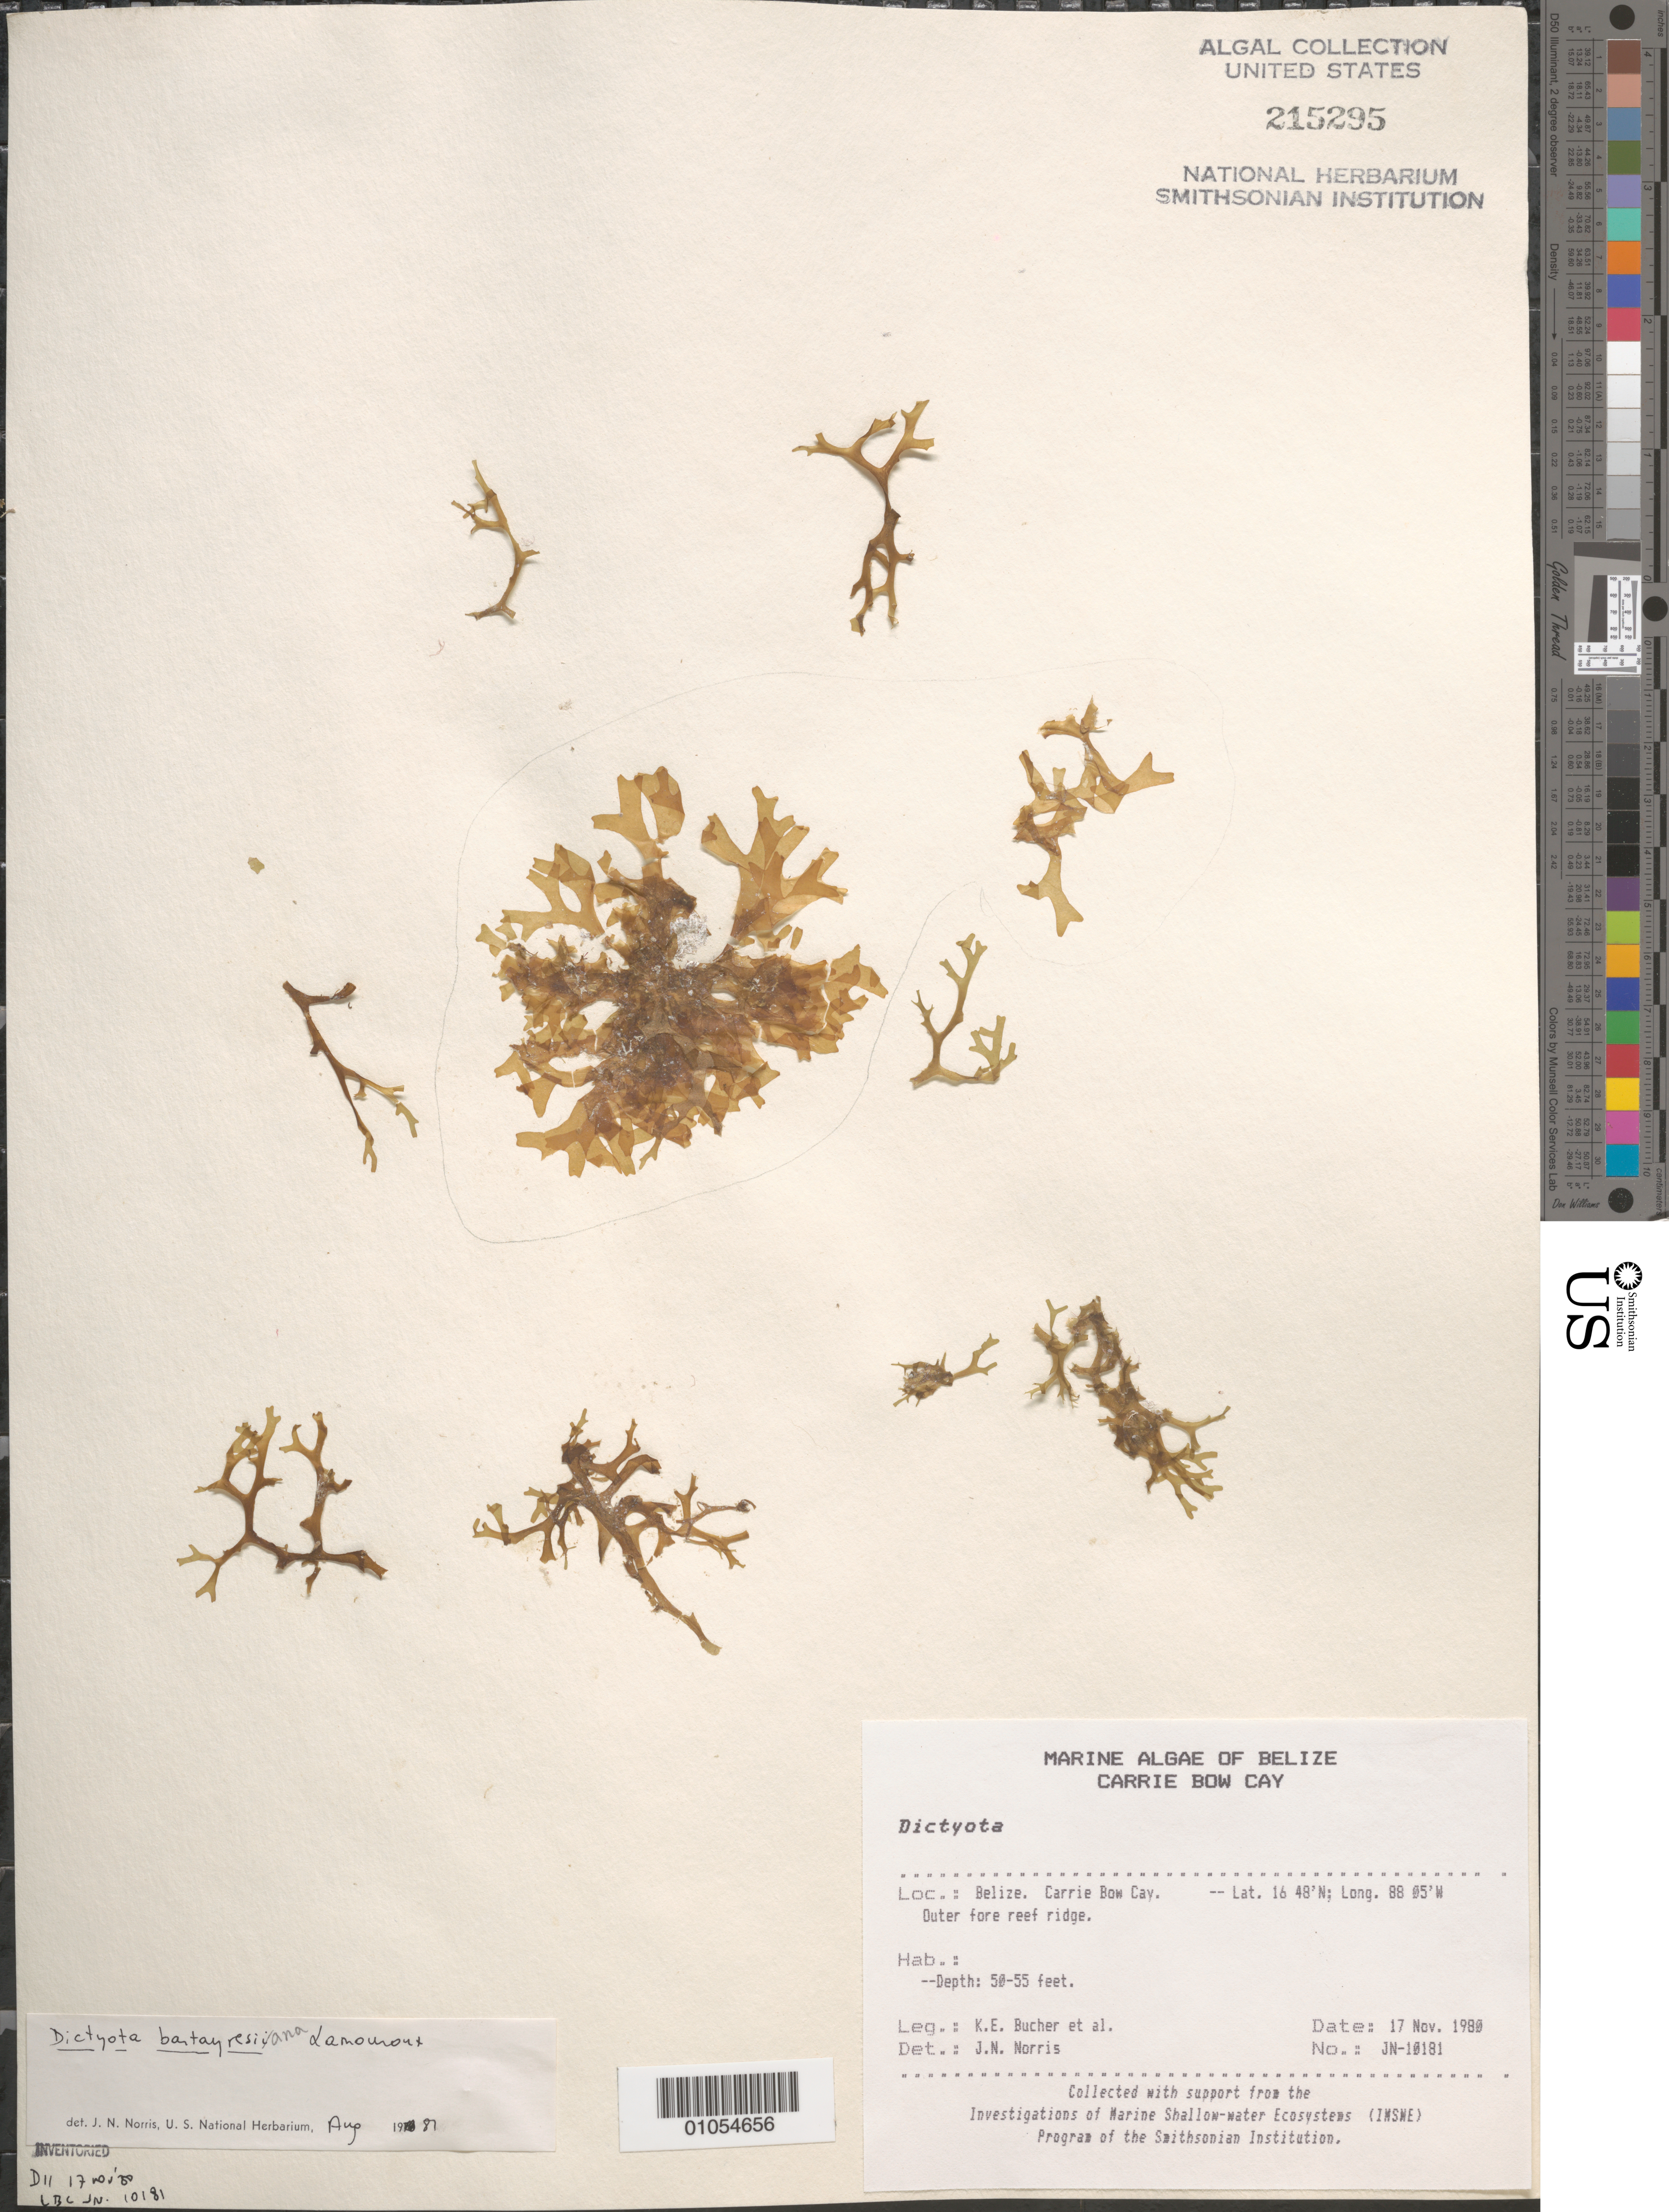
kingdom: Chromista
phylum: Ochrophyta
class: Phaeophyceae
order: Dictyotales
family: Dictyotaceae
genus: Dictyota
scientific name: Dictyota bartayresiana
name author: J.V.Lamouroux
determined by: Norris, James N.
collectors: K. E. Bucher & et al.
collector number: JN-10181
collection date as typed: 17 Nov 1980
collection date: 1980-11-17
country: Belize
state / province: Stann Creek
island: Carrie Bow Cay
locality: Outer fore reef ridge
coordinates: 16 48'N, 88 05'W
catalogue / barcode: US 215295